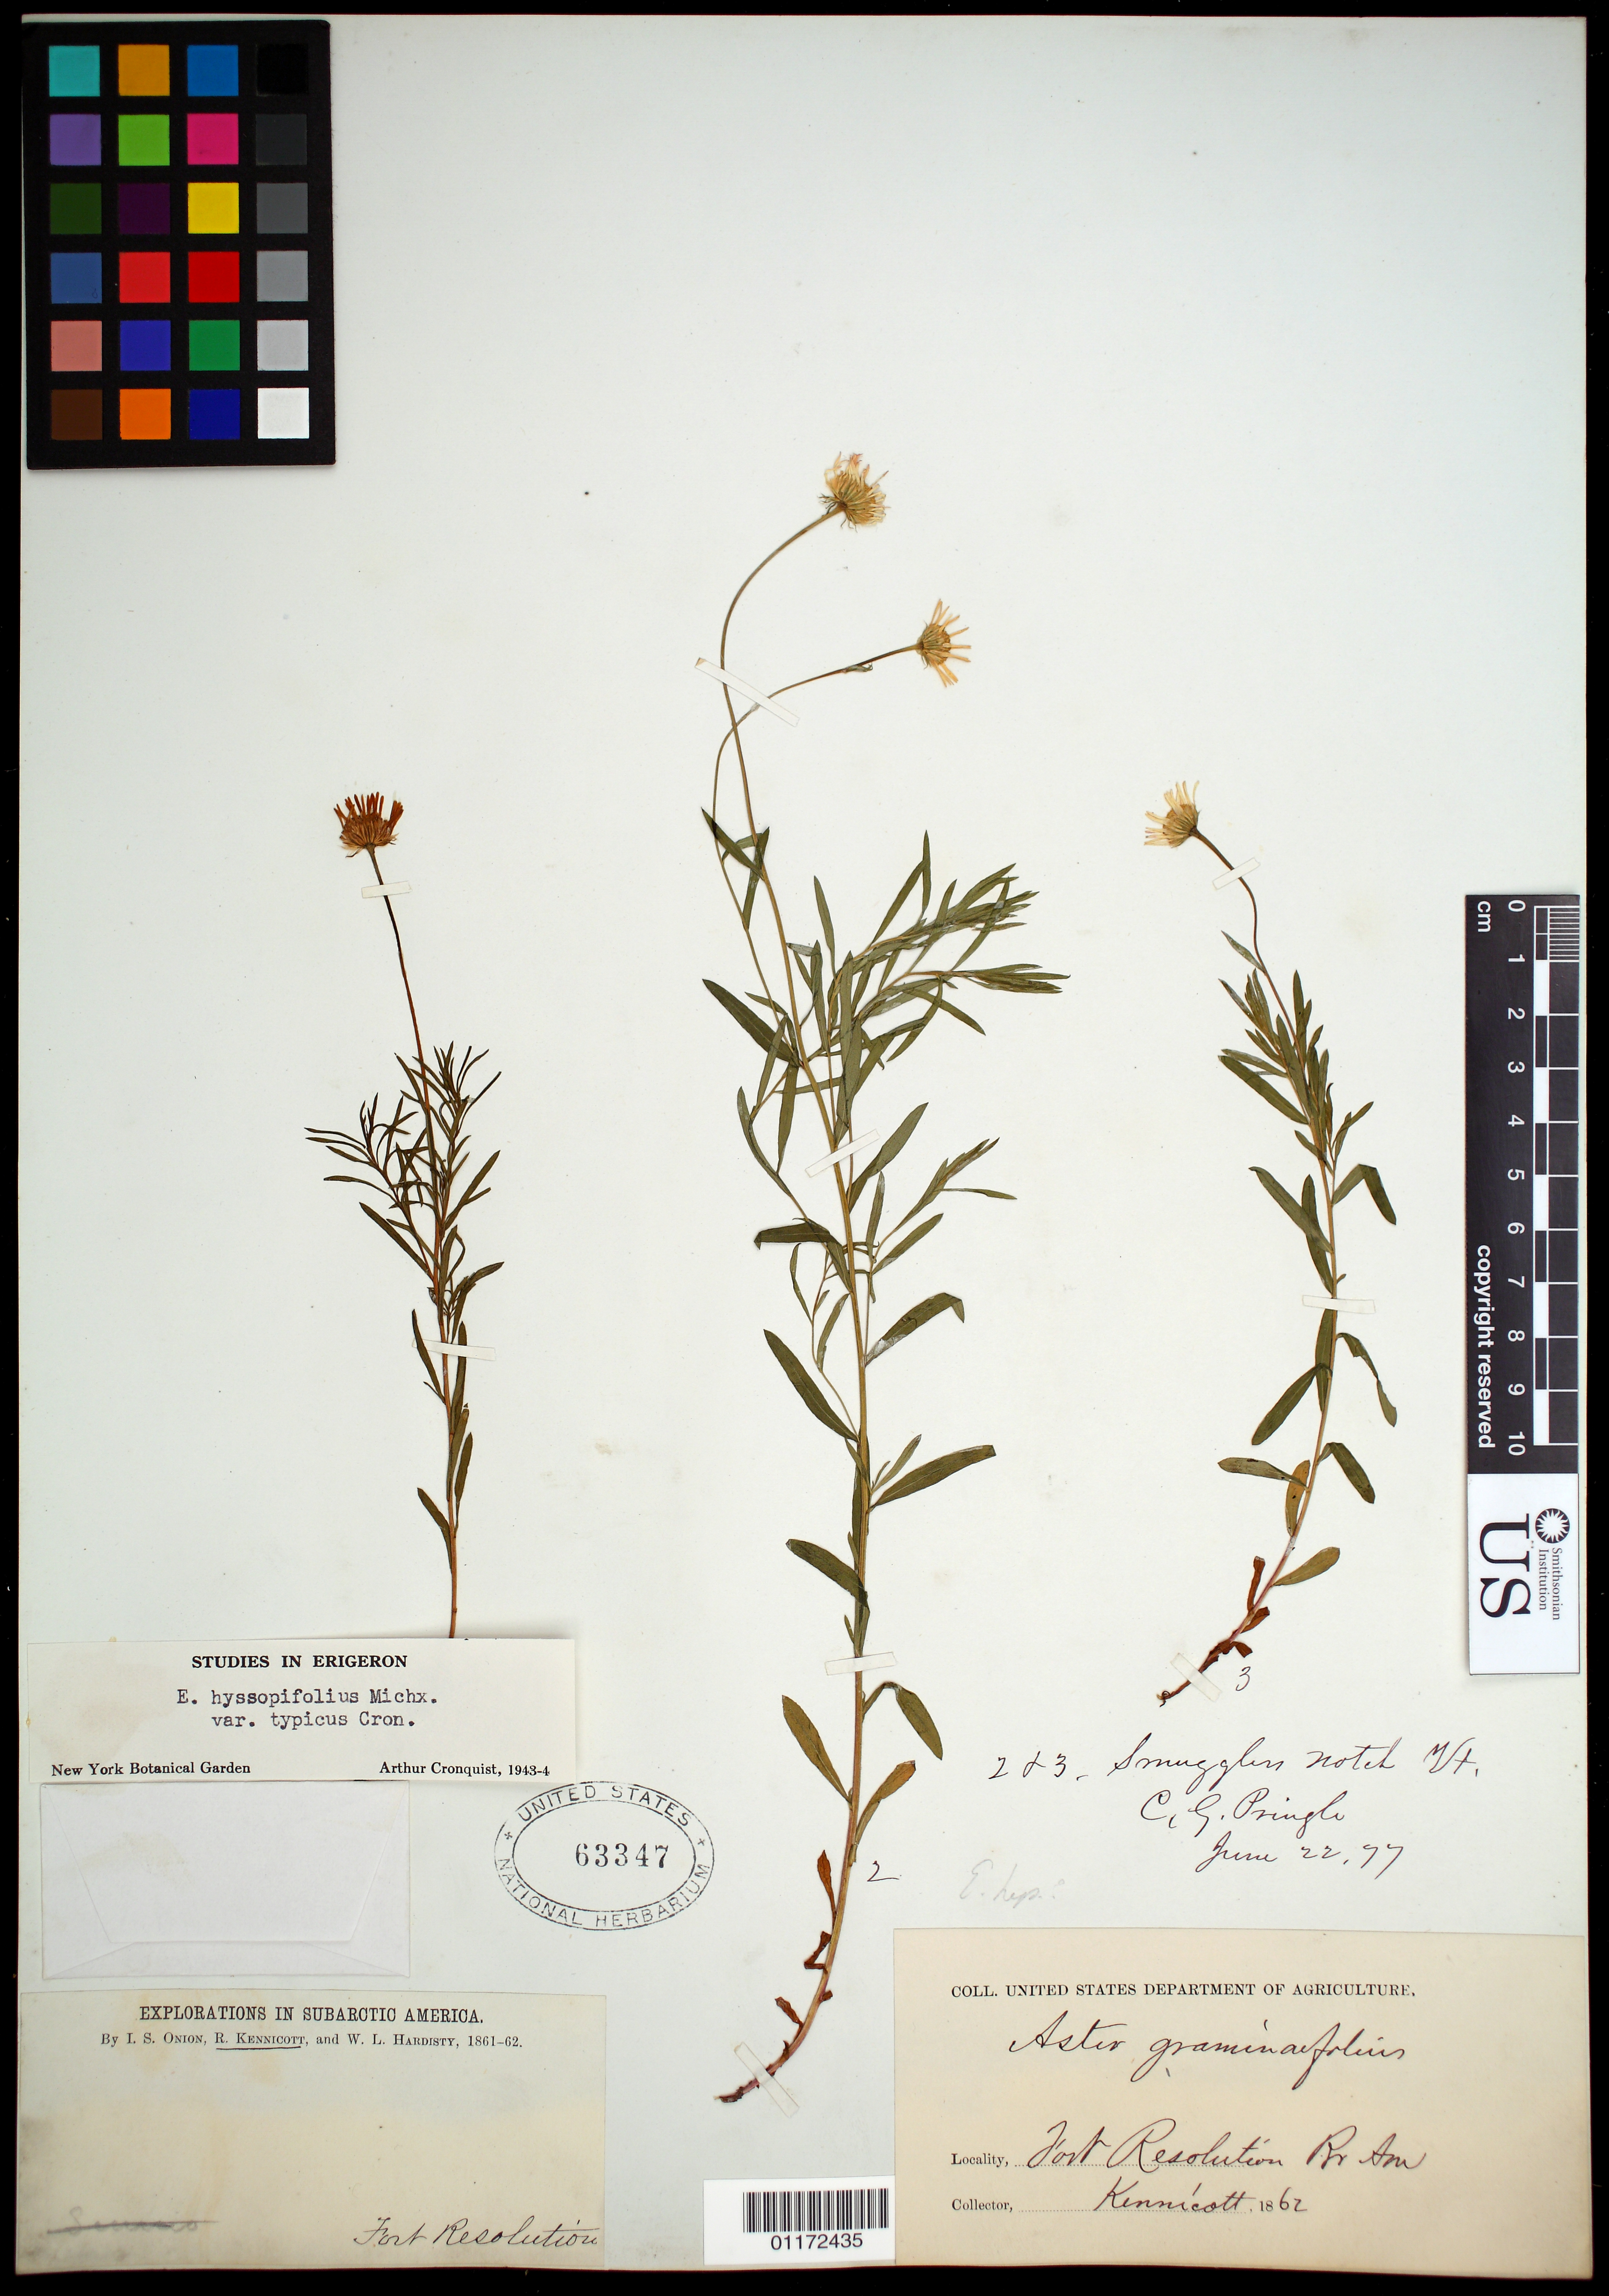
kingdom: Plantae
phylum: Tracheophyta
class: Magnoliopsida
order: Asterales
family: Asteraceae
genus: Erigeron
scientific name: Erigeron hyssopifolius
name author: Michx.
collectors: I. Onion, R. Kennicott & W. Hardisty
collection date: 1861/1862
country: Canada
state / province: Northwest Territories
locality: Fort Resolution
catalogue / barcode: US 63347